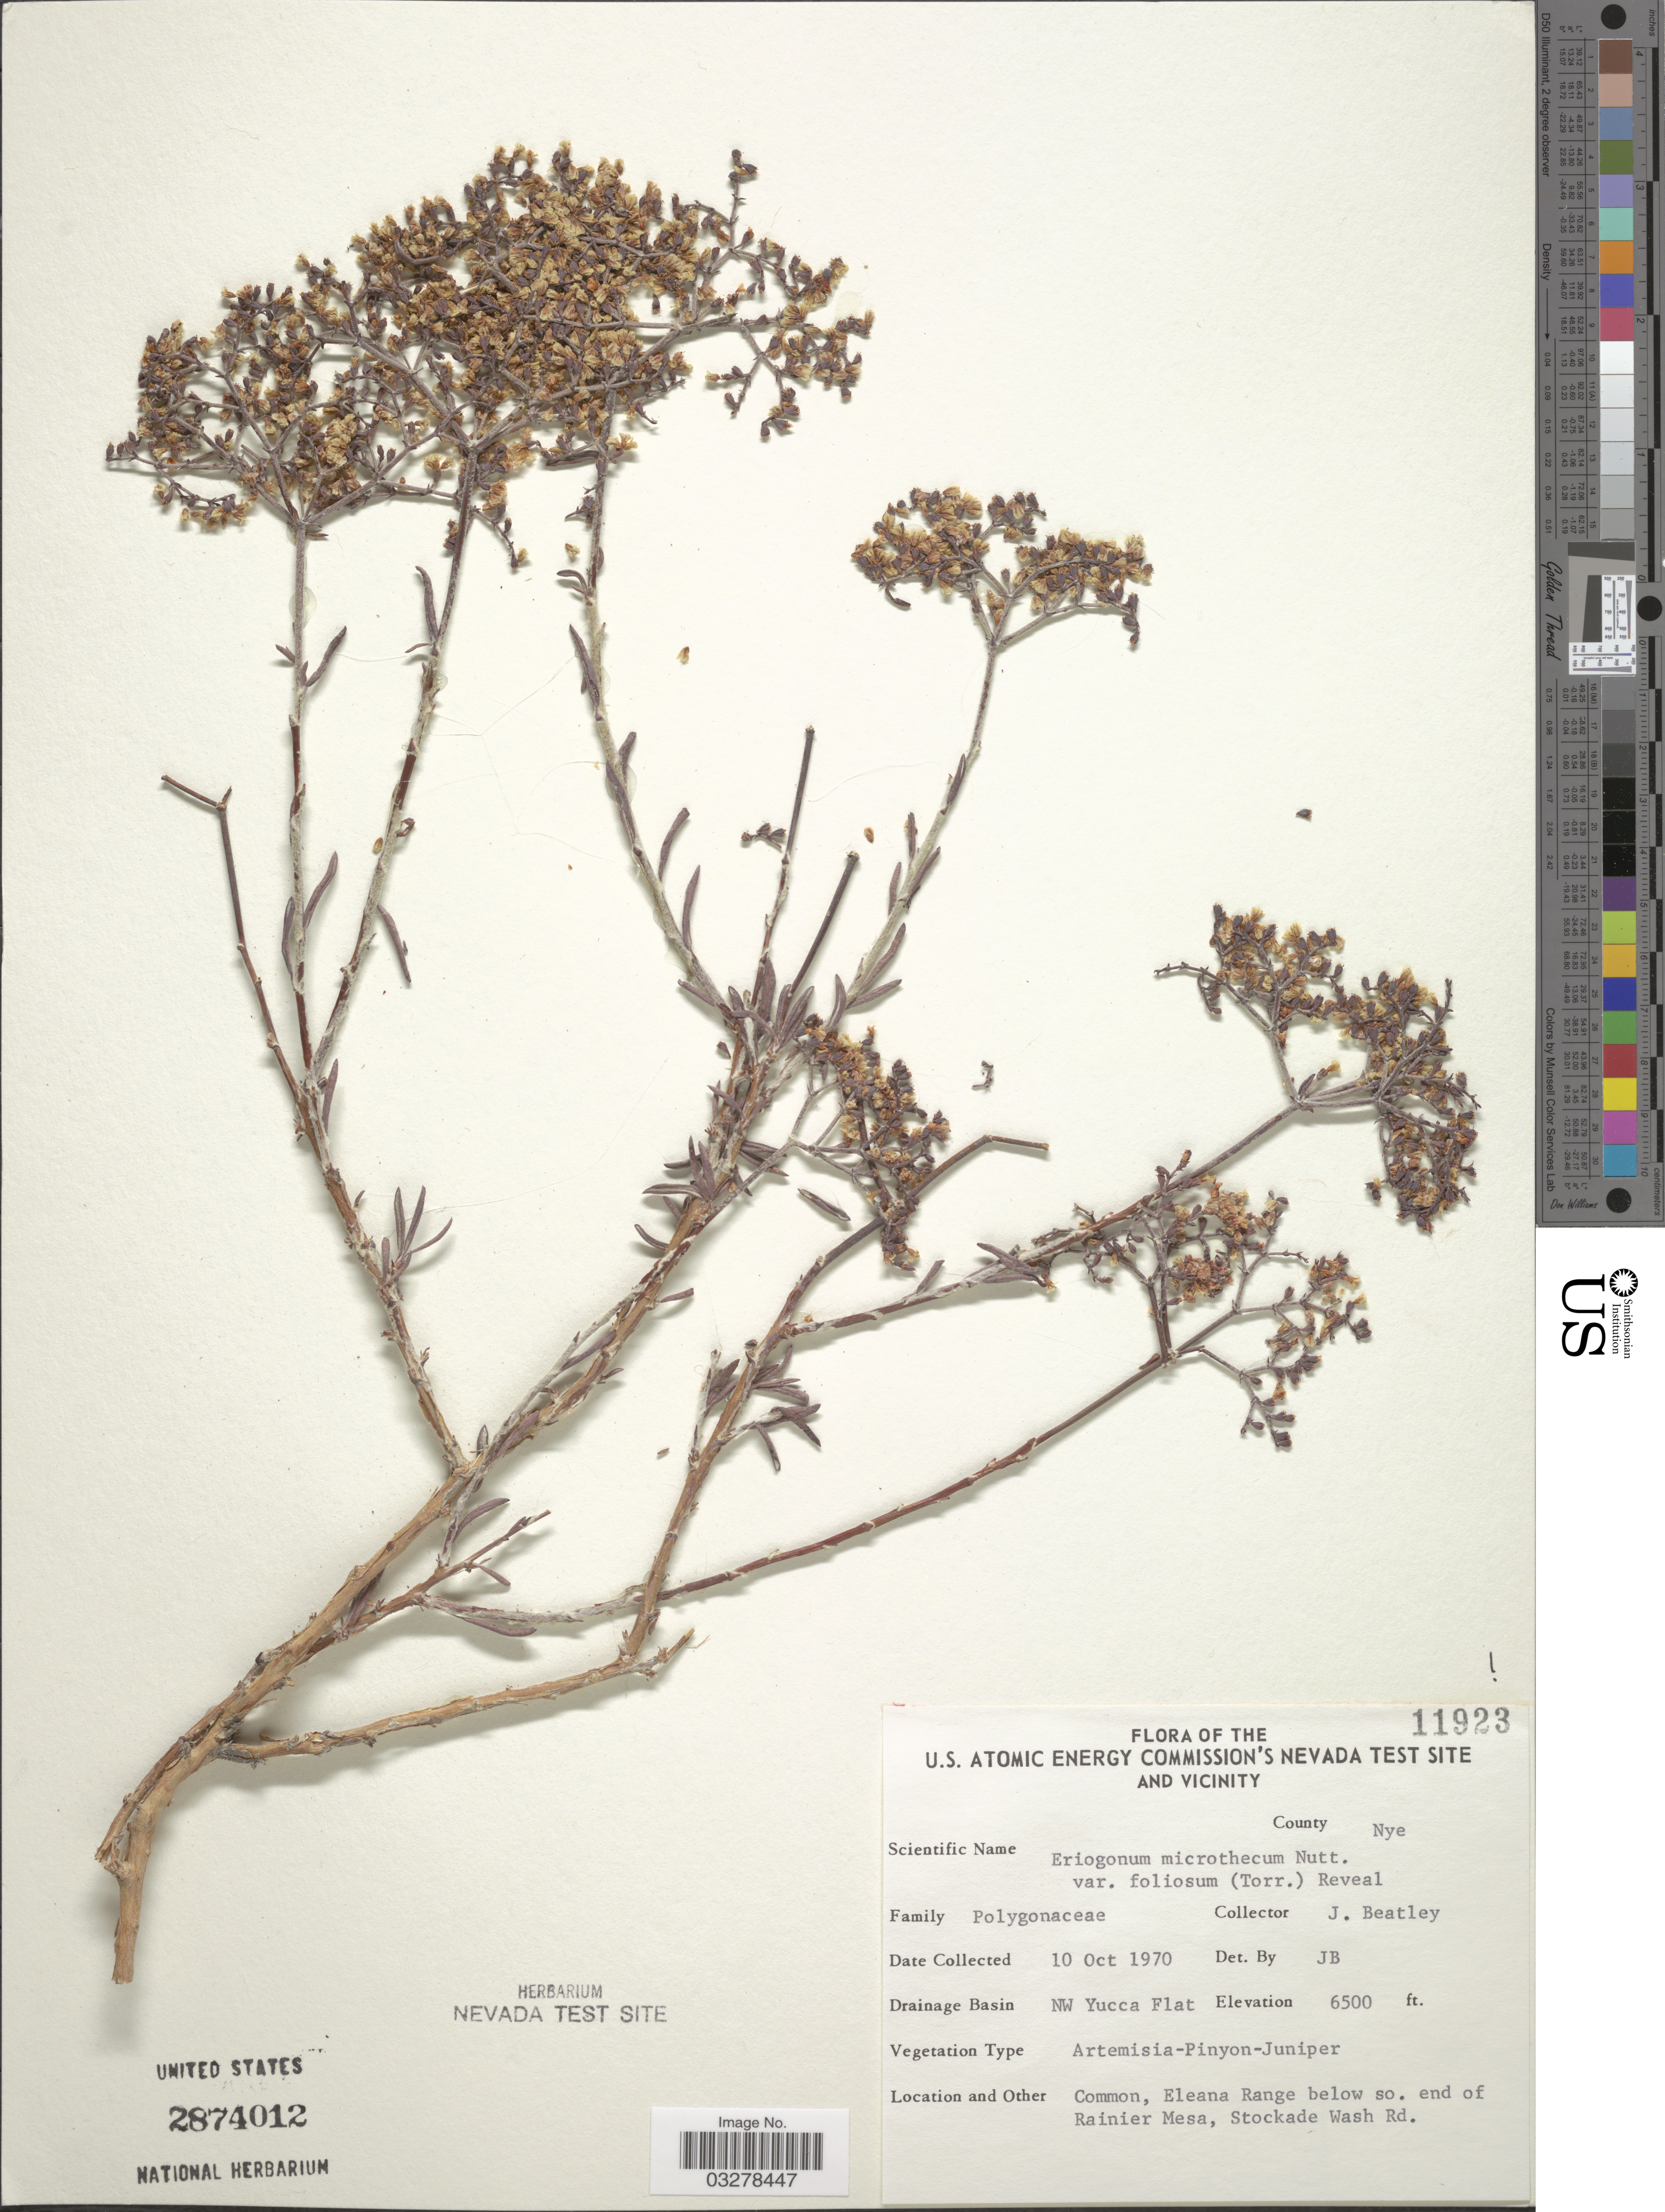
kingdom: Plantae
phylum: Tracheophyta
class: Magnoliopsida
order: Caryophyllales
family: Polygonaceae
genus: Eriogonum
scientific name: Eriogonum microtheca var. foliosum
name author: (Torr. & A. Gray) Reveal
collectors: J. C. Beatley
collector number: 11923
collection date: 1970-10-10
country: United States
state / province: Nevada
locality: U.S. Atomic Energy Commission's Nevada Test Site and Vicinity. County Nye. Drainage Basin NW Yucca Flat. Eleana Range below so. end of Rainier Mesa, Stockade Wash Rd.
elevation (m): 1981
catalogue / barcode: US 2874012